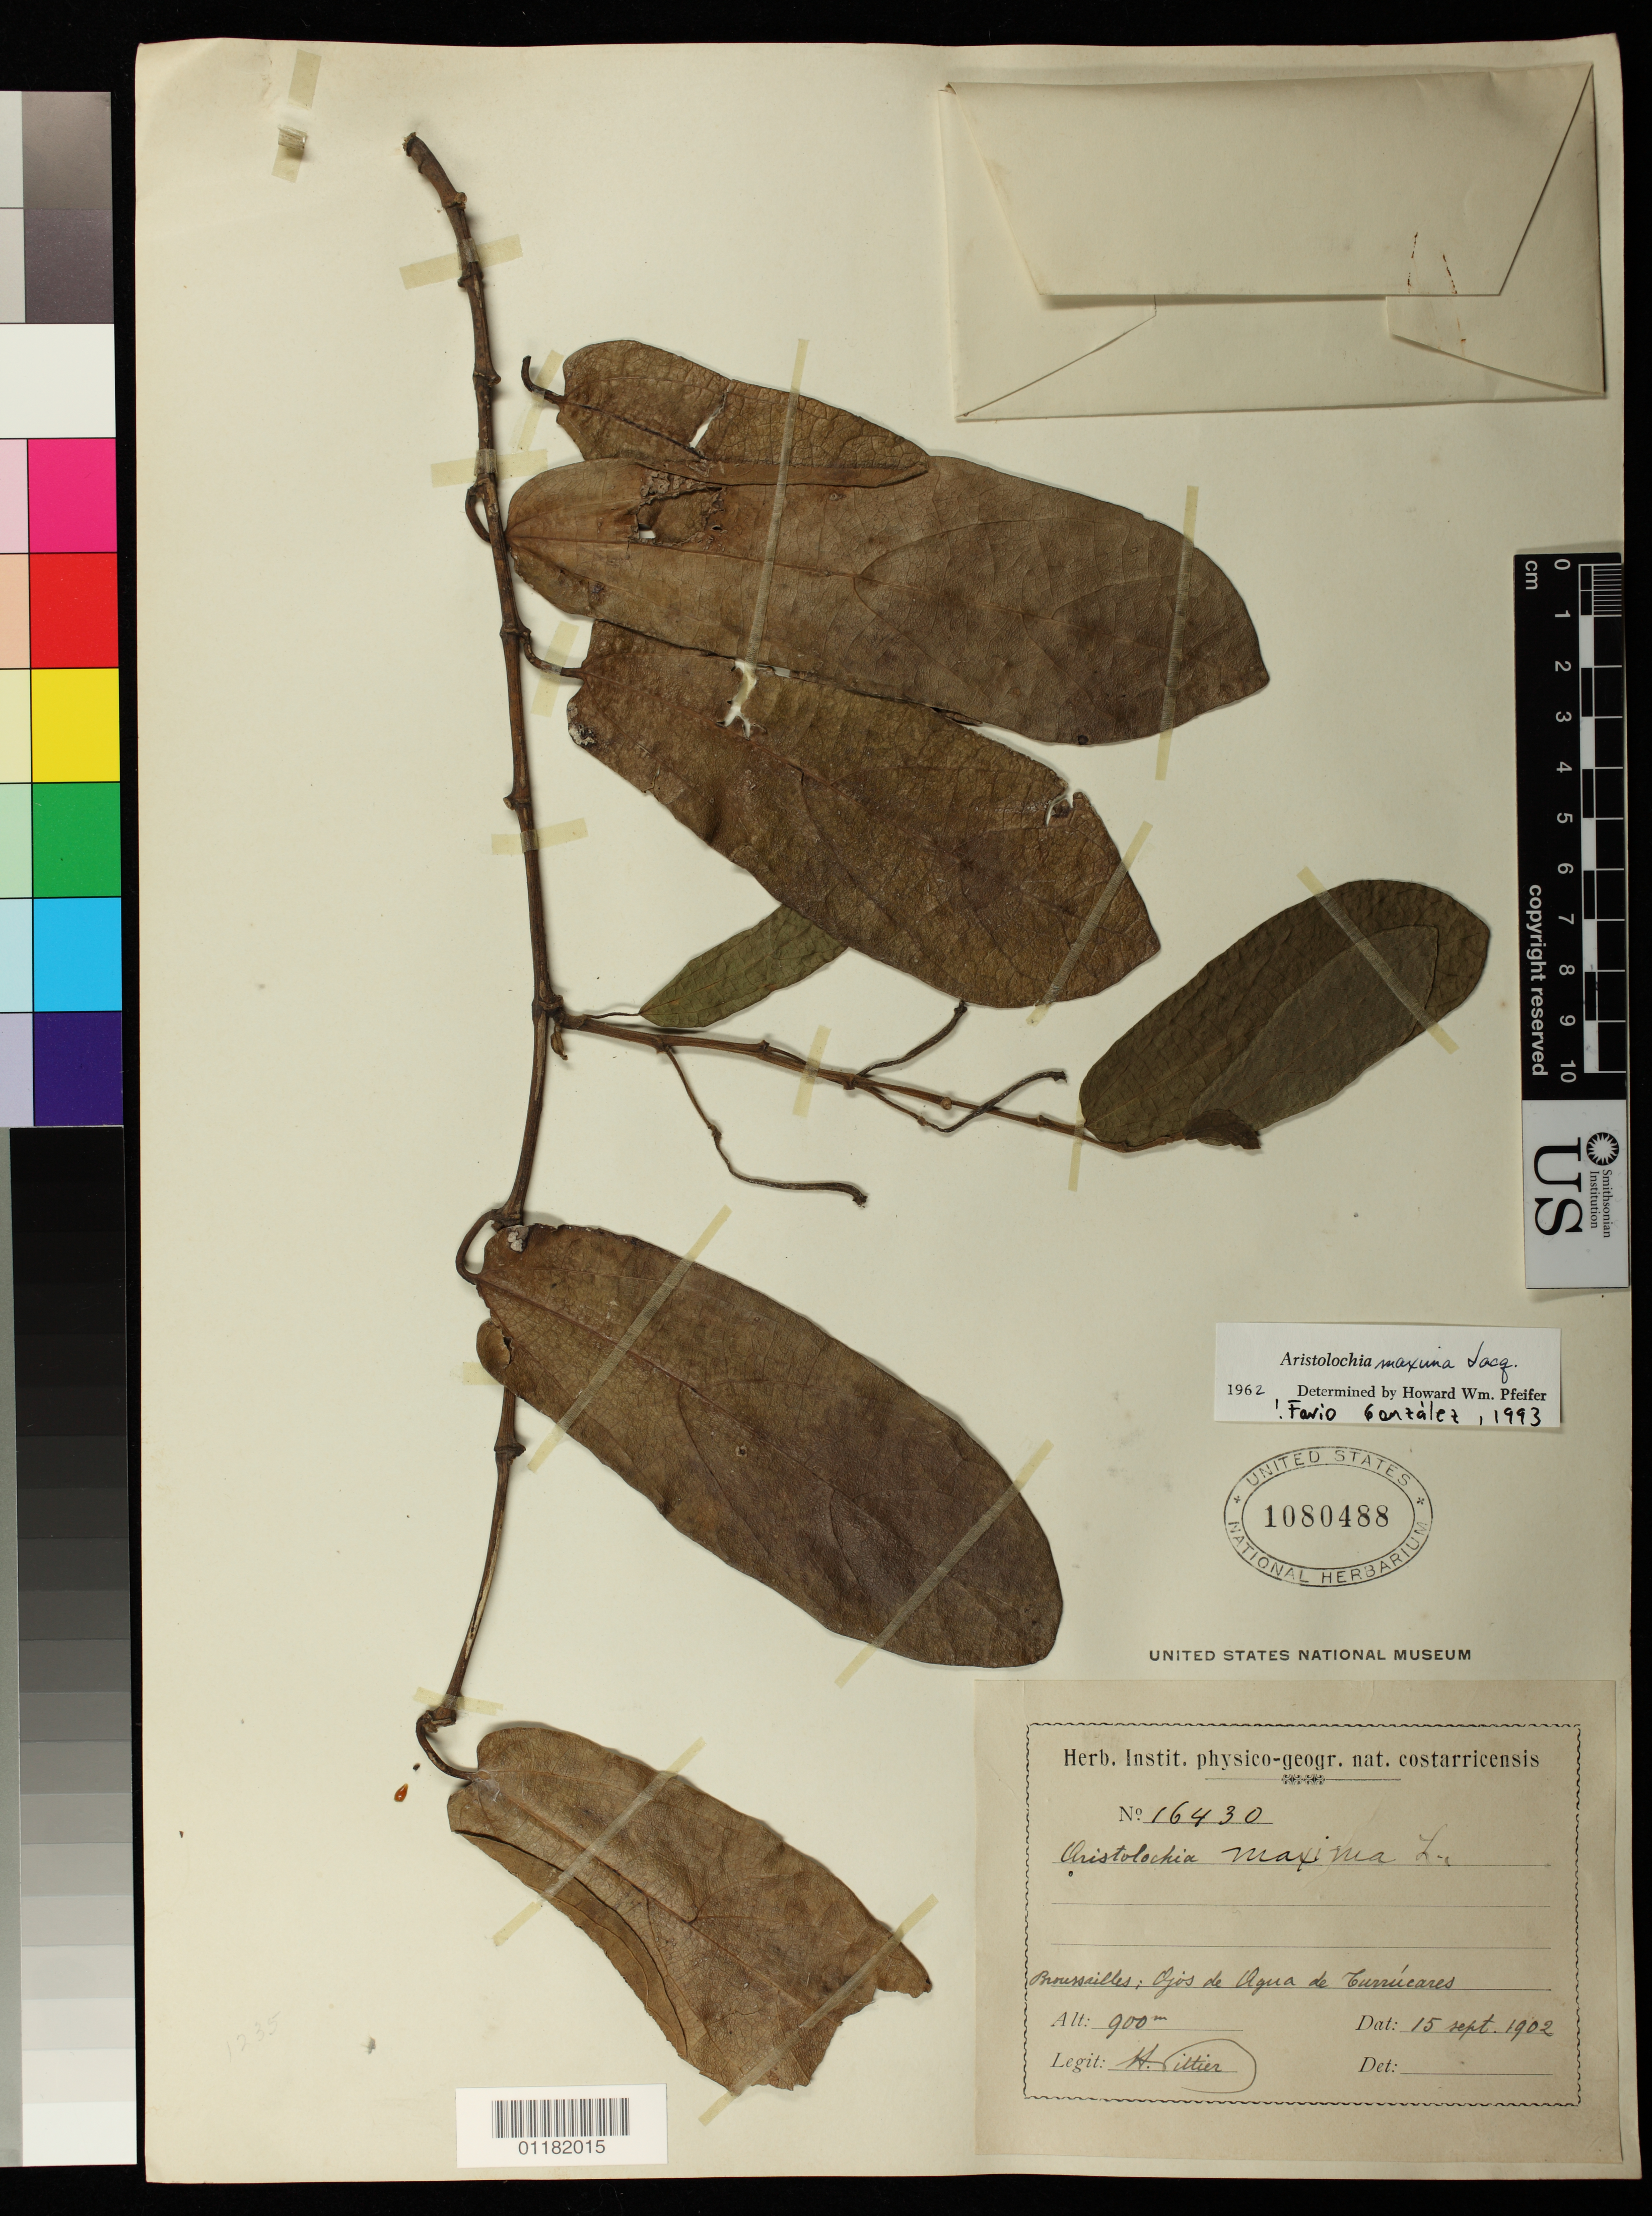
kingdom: Plantae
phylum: Tracheophyta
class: Magnoliopsida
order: Piperales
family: Aristolochiaceae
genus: Aristolochia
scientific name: Aristolochia maxima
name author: Jacq.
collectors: H. F. Pittier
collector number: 16430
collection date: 1902-09-15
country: Costa Rica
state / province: Alajuela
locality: Broussailles; Ojos de Agua de Currucares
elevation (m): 274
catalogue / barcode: US 1080488